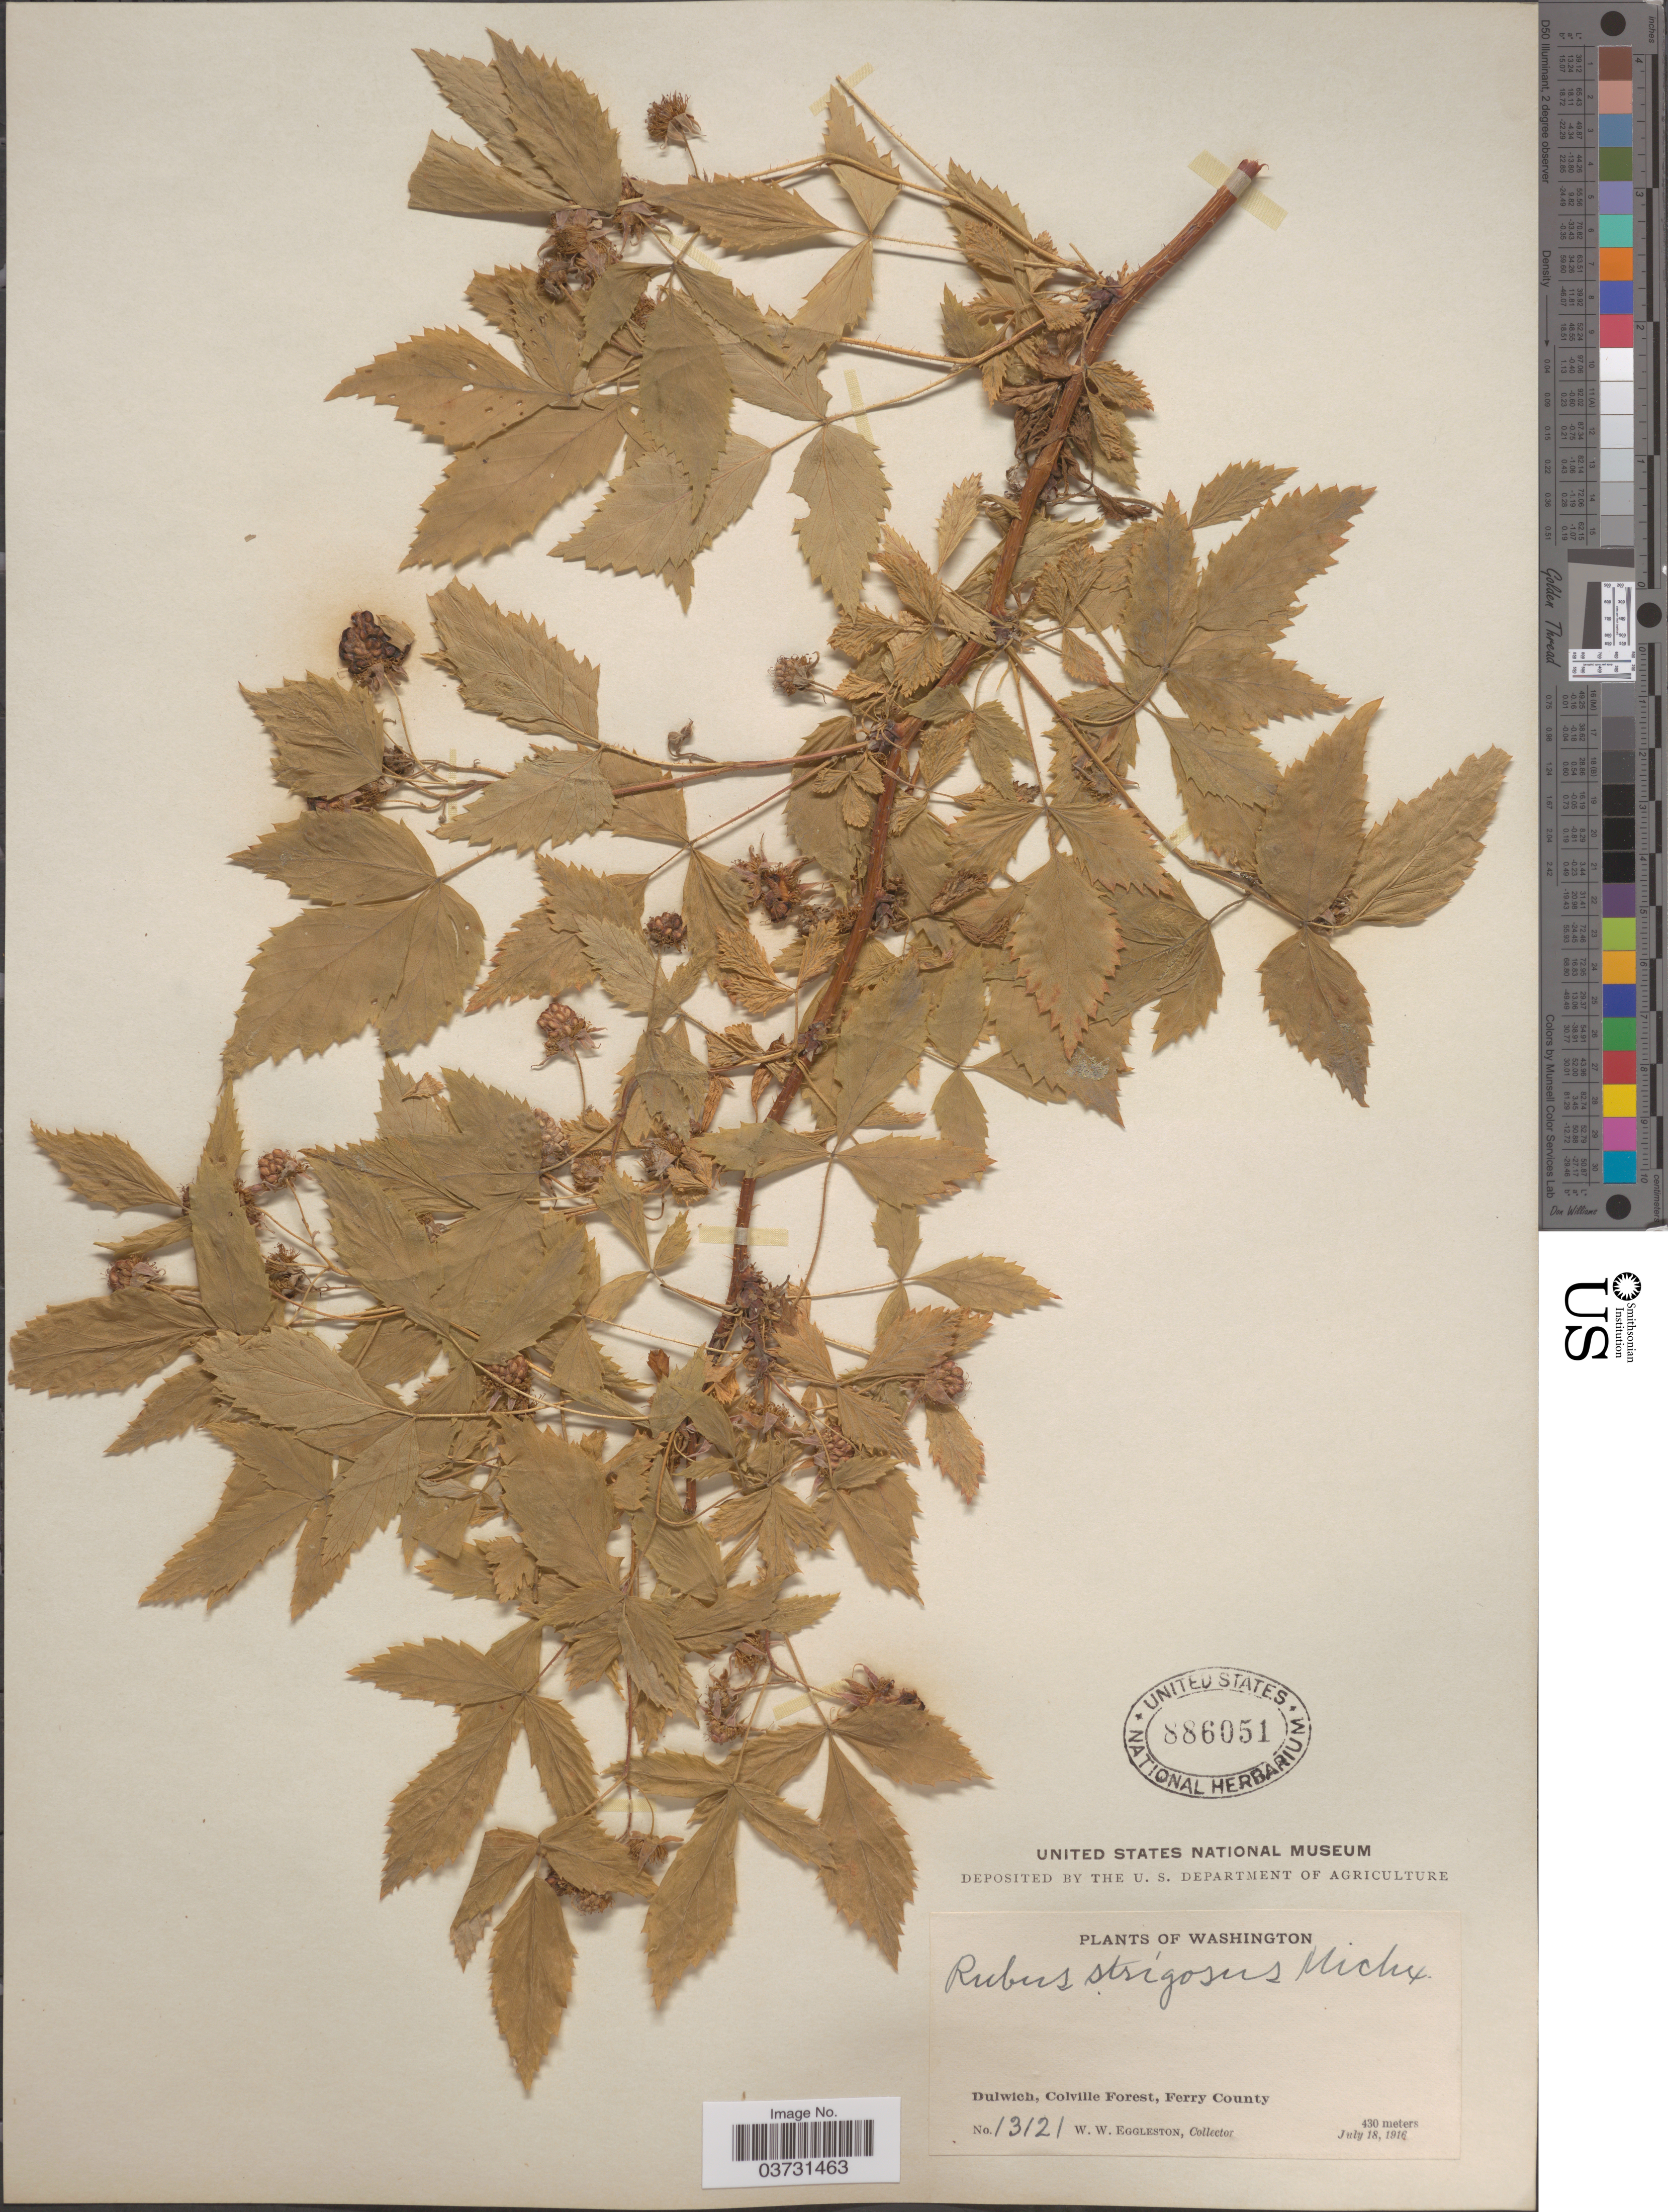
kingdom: Plantae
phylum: Tracheophyta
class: Magnoliopsida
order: Rosales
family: Rosaceae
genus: Rubus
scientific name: Rubus strigosus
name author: Michx.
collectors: W. W. Eggleston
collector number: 13121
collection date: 1916-07-18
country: United States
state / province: Washington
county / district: Ferry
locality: Dulwich, Colville Forest, Ferry County.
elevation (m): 430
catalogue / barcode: US 886051